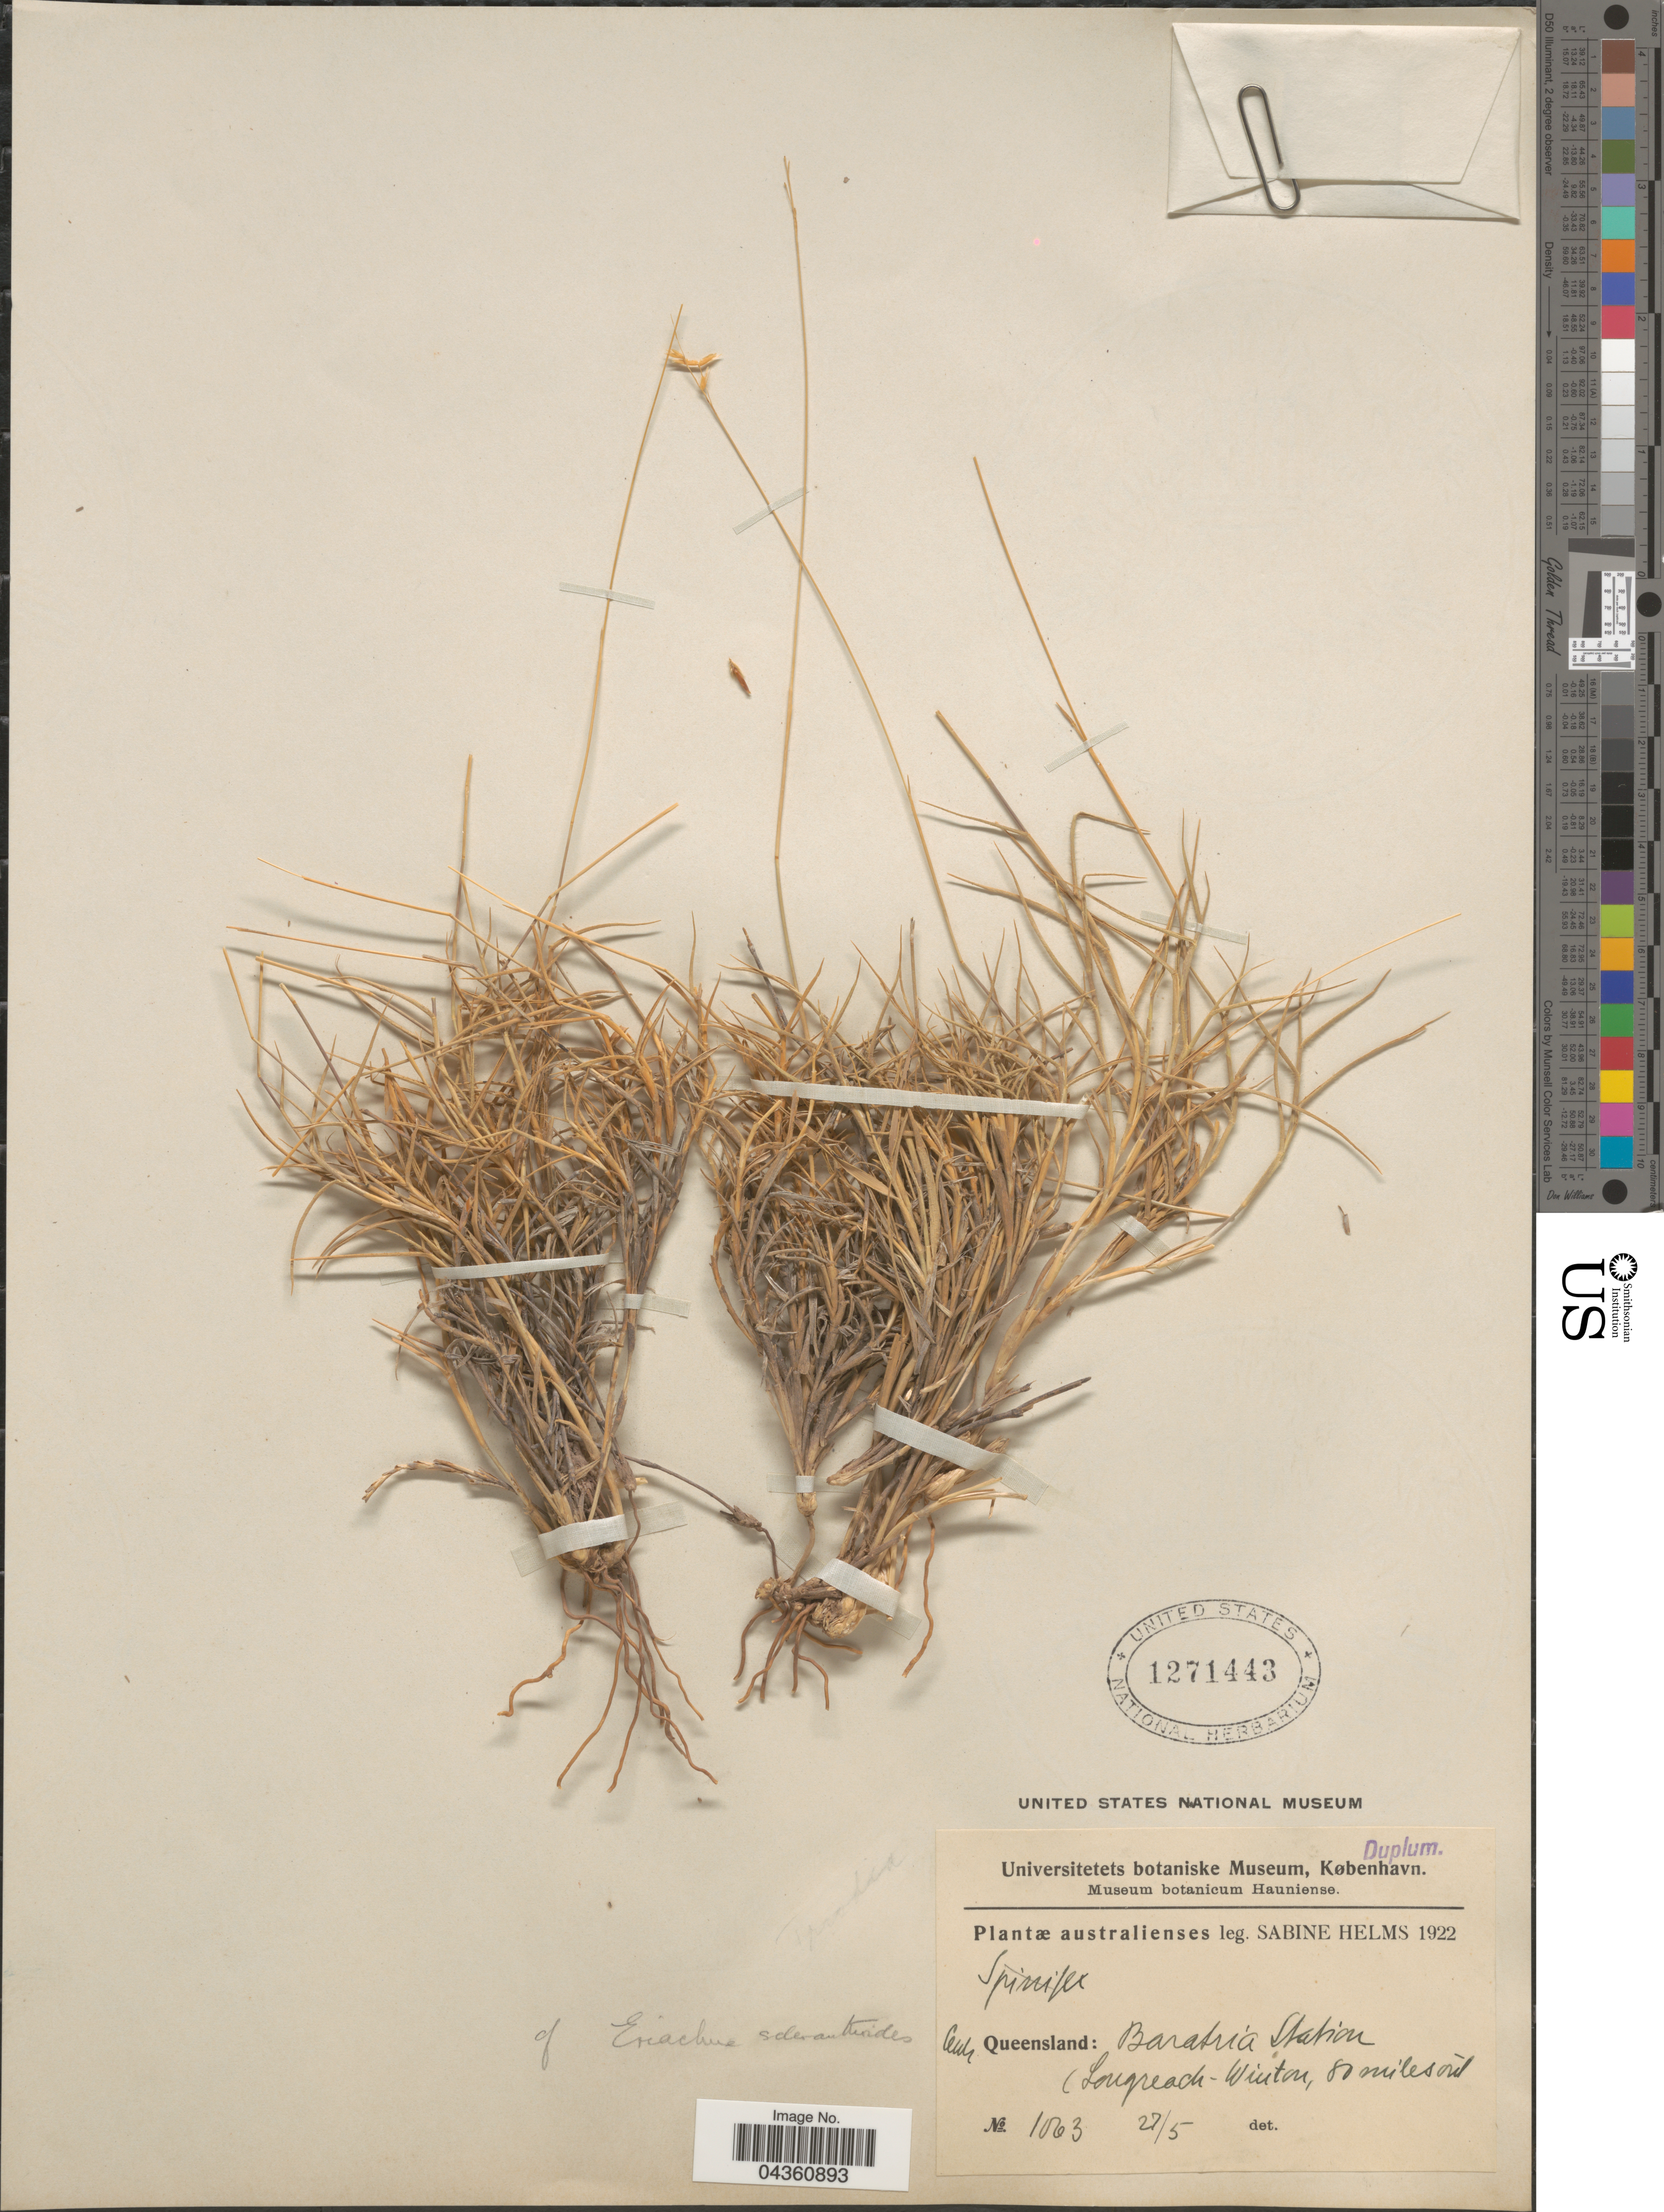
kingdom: Plantae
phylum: Tracheophyta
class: Liliopsida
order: Poales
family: Poaceae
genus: Eriachne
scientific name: Eriachne scleranthoides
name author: F. Muell.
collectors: S. Helms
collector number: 1063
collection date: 1922-05-27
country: Australia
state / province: Queensland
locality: Centr Queensland: Baratria Station (Longreach-Winton, 80 miles out).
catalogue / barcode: US 1271443